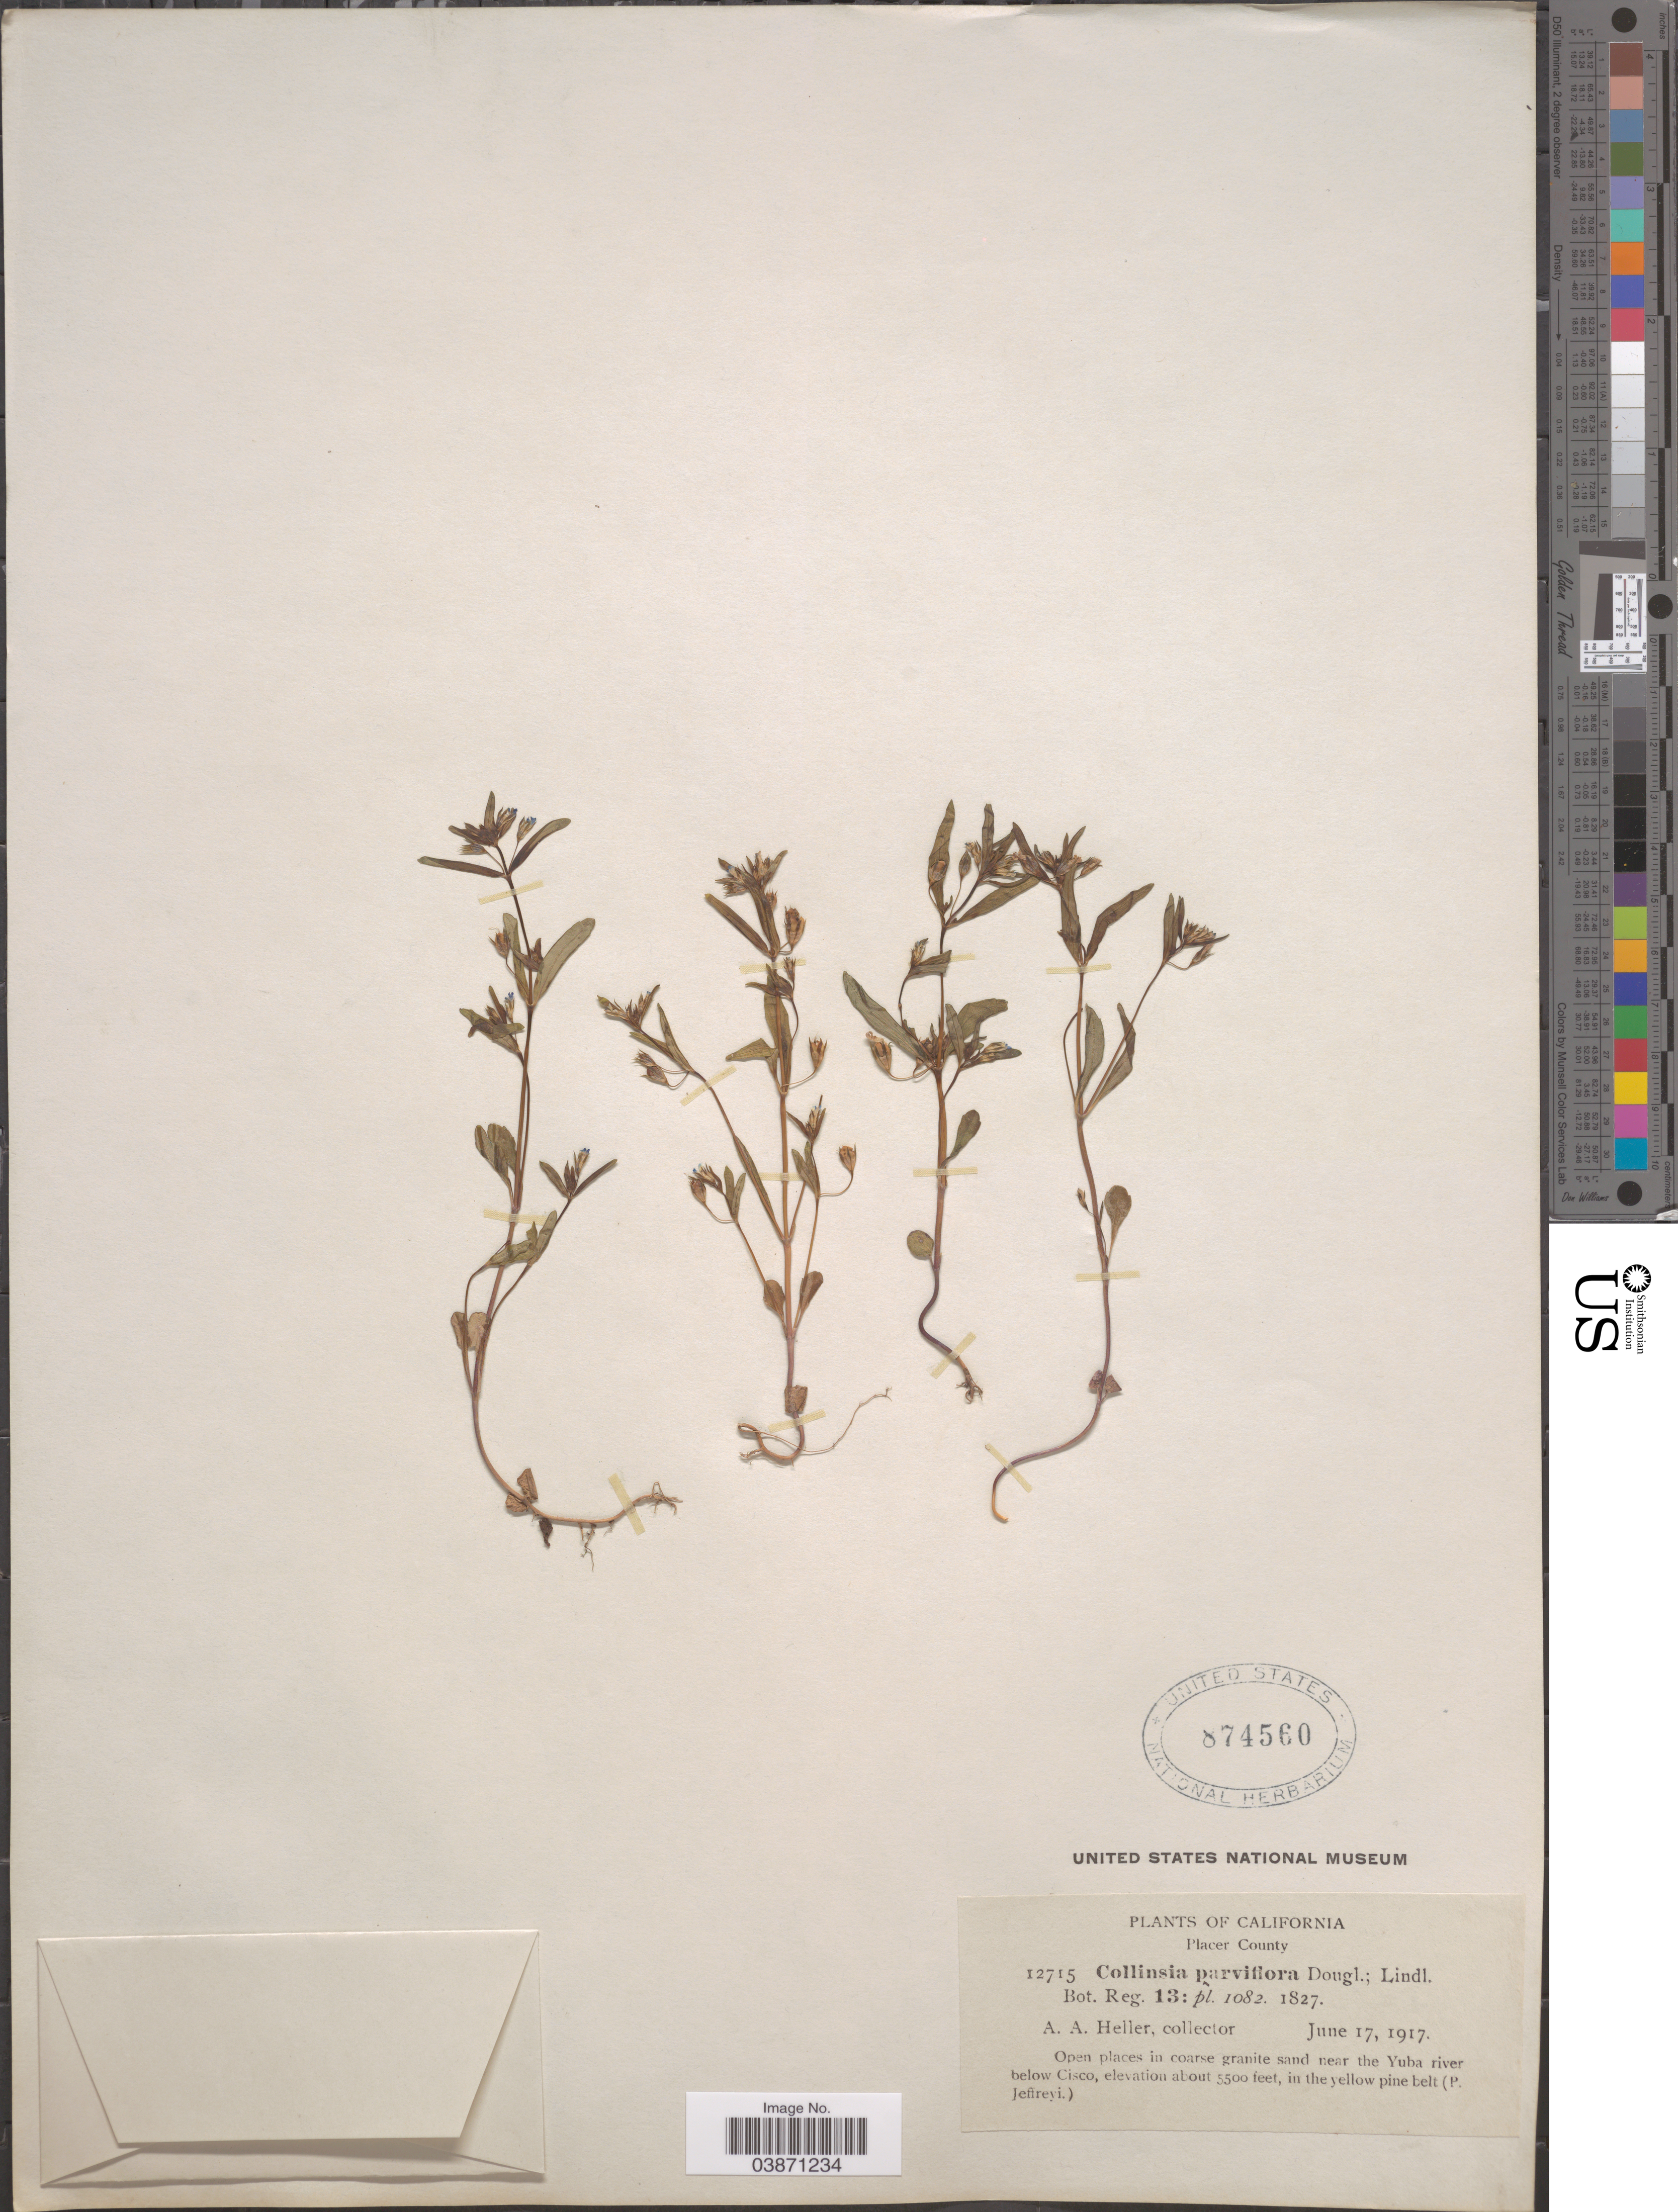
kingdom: Plantae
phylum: Tracheophyta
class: Magnoliopsida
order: Lamiales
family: Plantaginaceae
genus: Collinsia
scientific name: Collinsia parviflora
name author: Douglas ex Lindl.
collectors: A. A. Heller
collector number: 12715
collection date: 1917-06-17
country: United States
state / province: California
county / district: Placer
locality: Placer County. Near the Yuba river below Cisco.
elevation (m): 1676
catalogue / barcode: US 874560